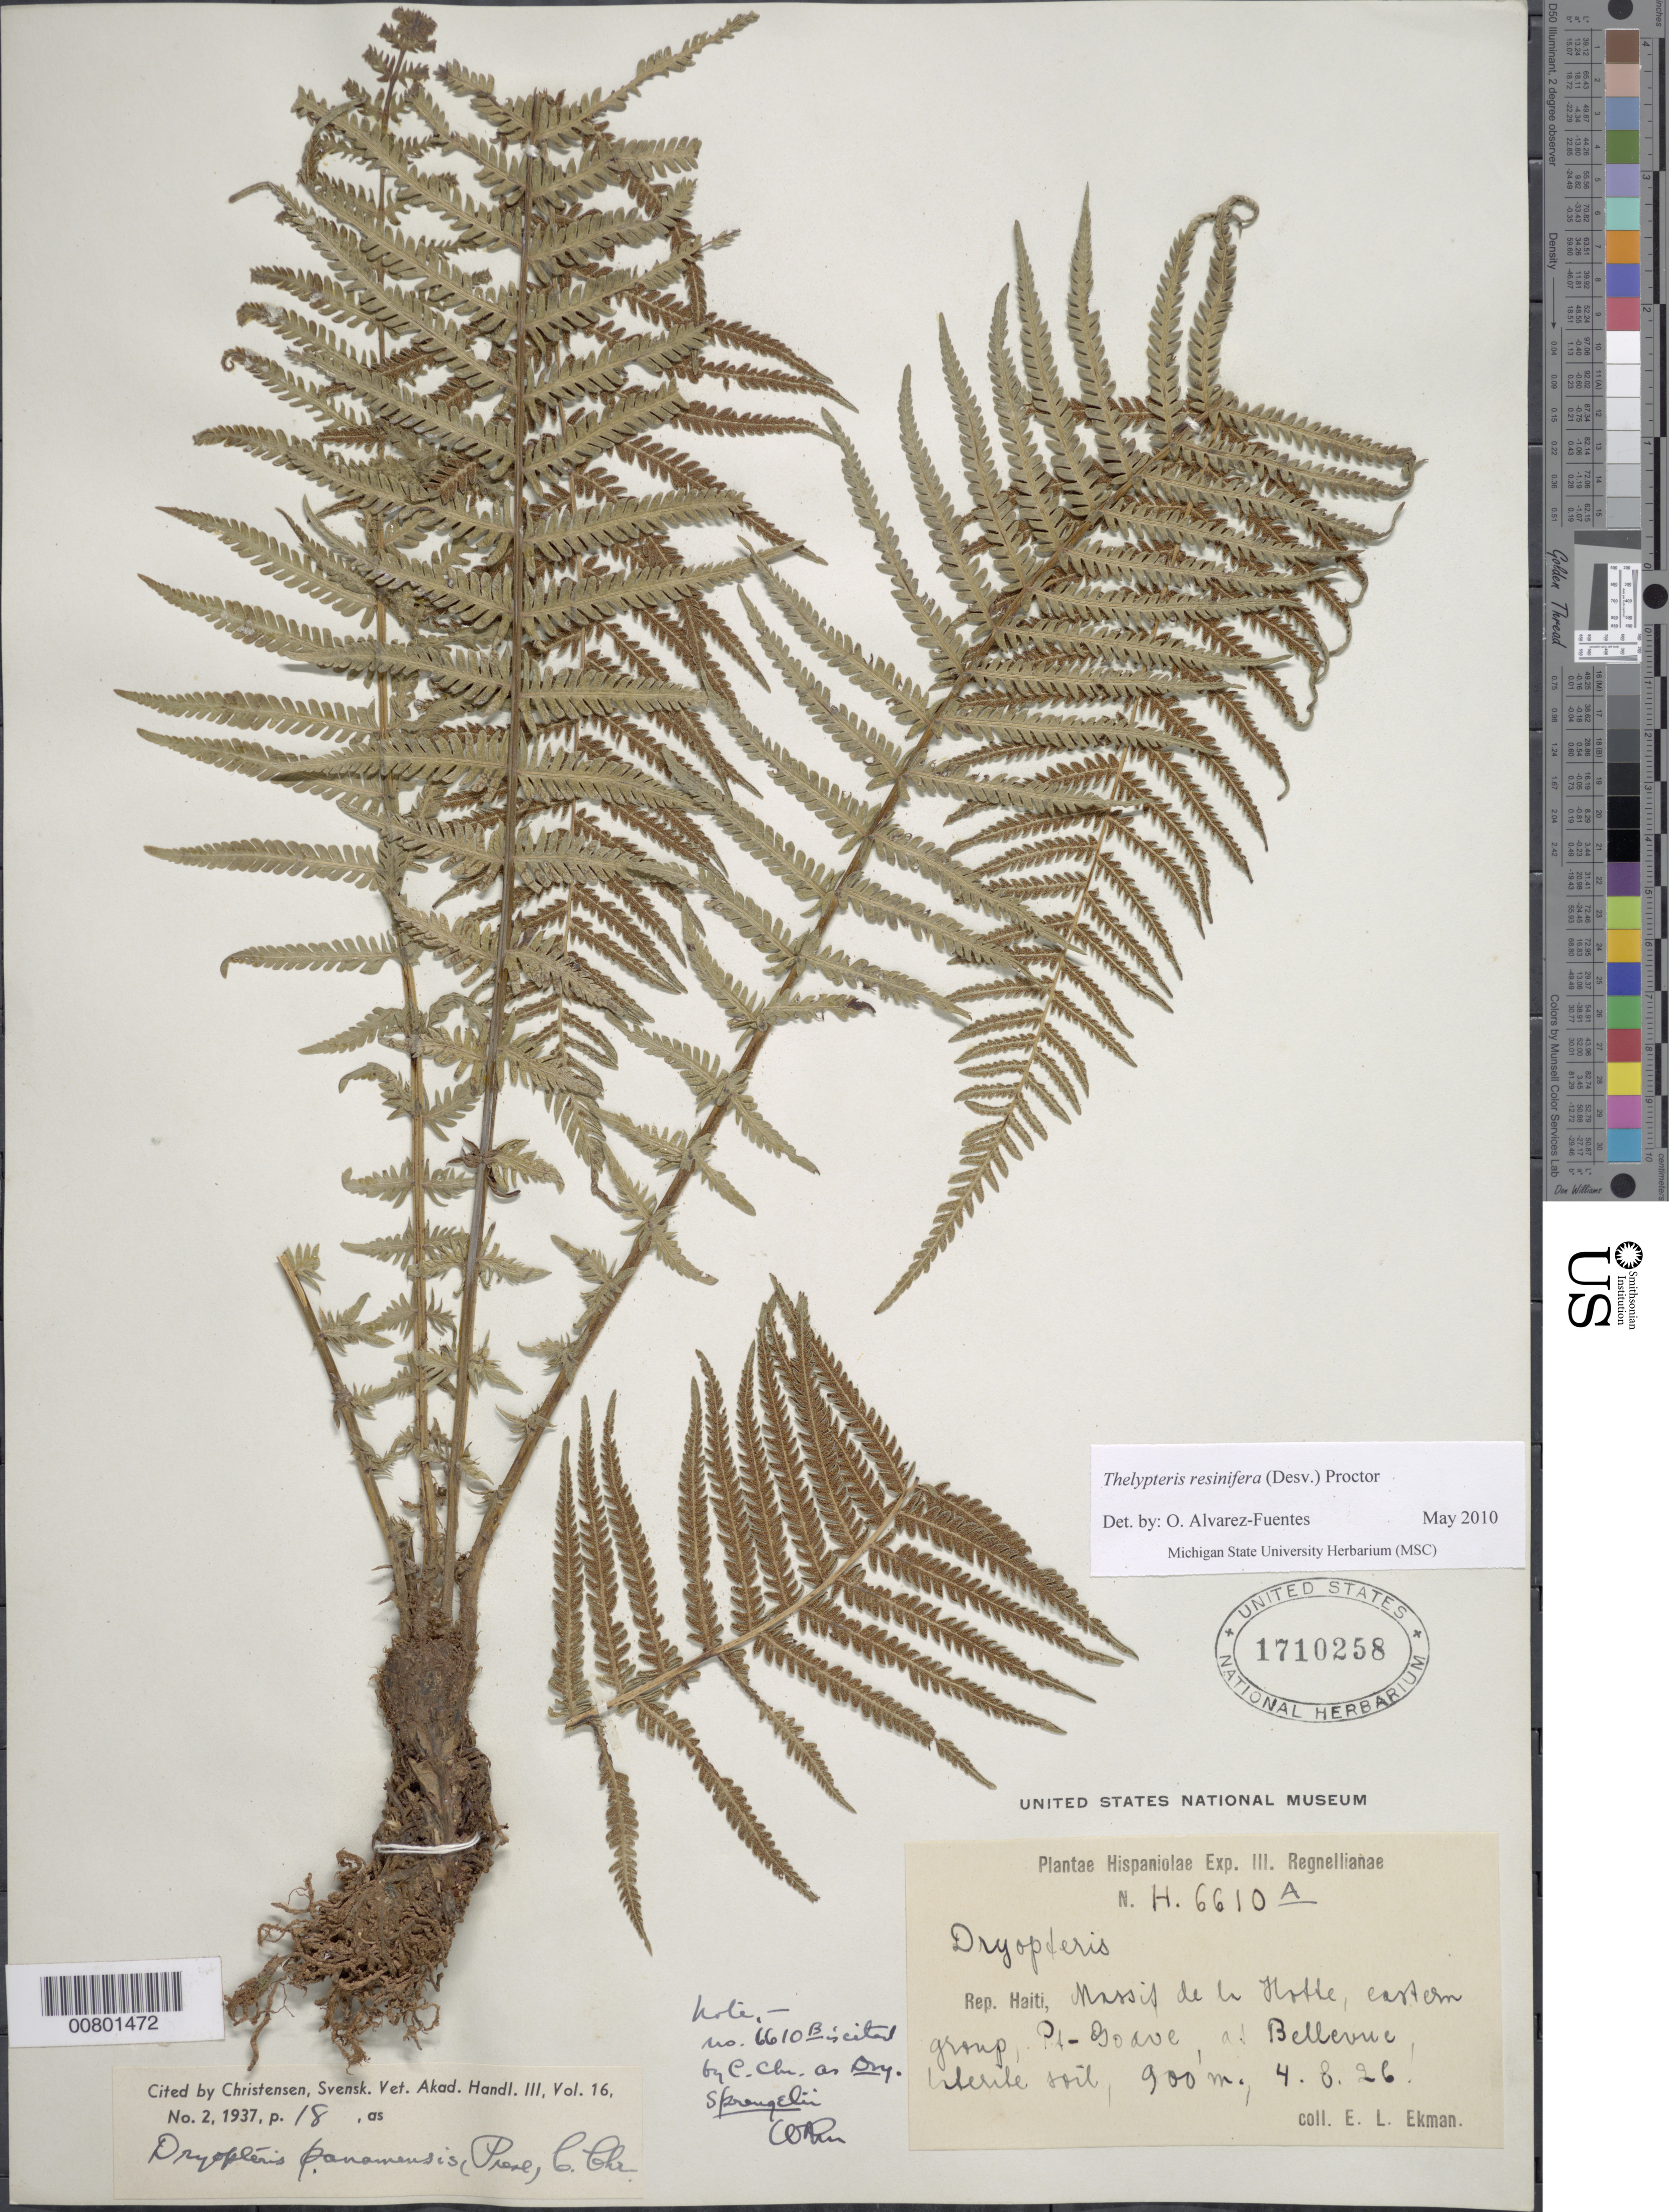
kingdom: Plantae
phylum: Tracheophyta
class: Polypodiopsida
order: Polypodiales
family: Thelypteridaceae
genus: Amauropelta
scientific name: Amauropelta resinifera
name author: (Desv.) Pic. Serm.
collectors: E. L. Ekman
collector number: H 6610a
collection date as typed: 04 Aug 1926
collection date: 1926-08-04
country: Haiti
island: Hispaniola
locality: Massif de la Hotte, eastern group, Pt. Goave, at Bellevue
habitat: Laterite soil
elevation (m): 900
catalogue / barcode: US 1710258